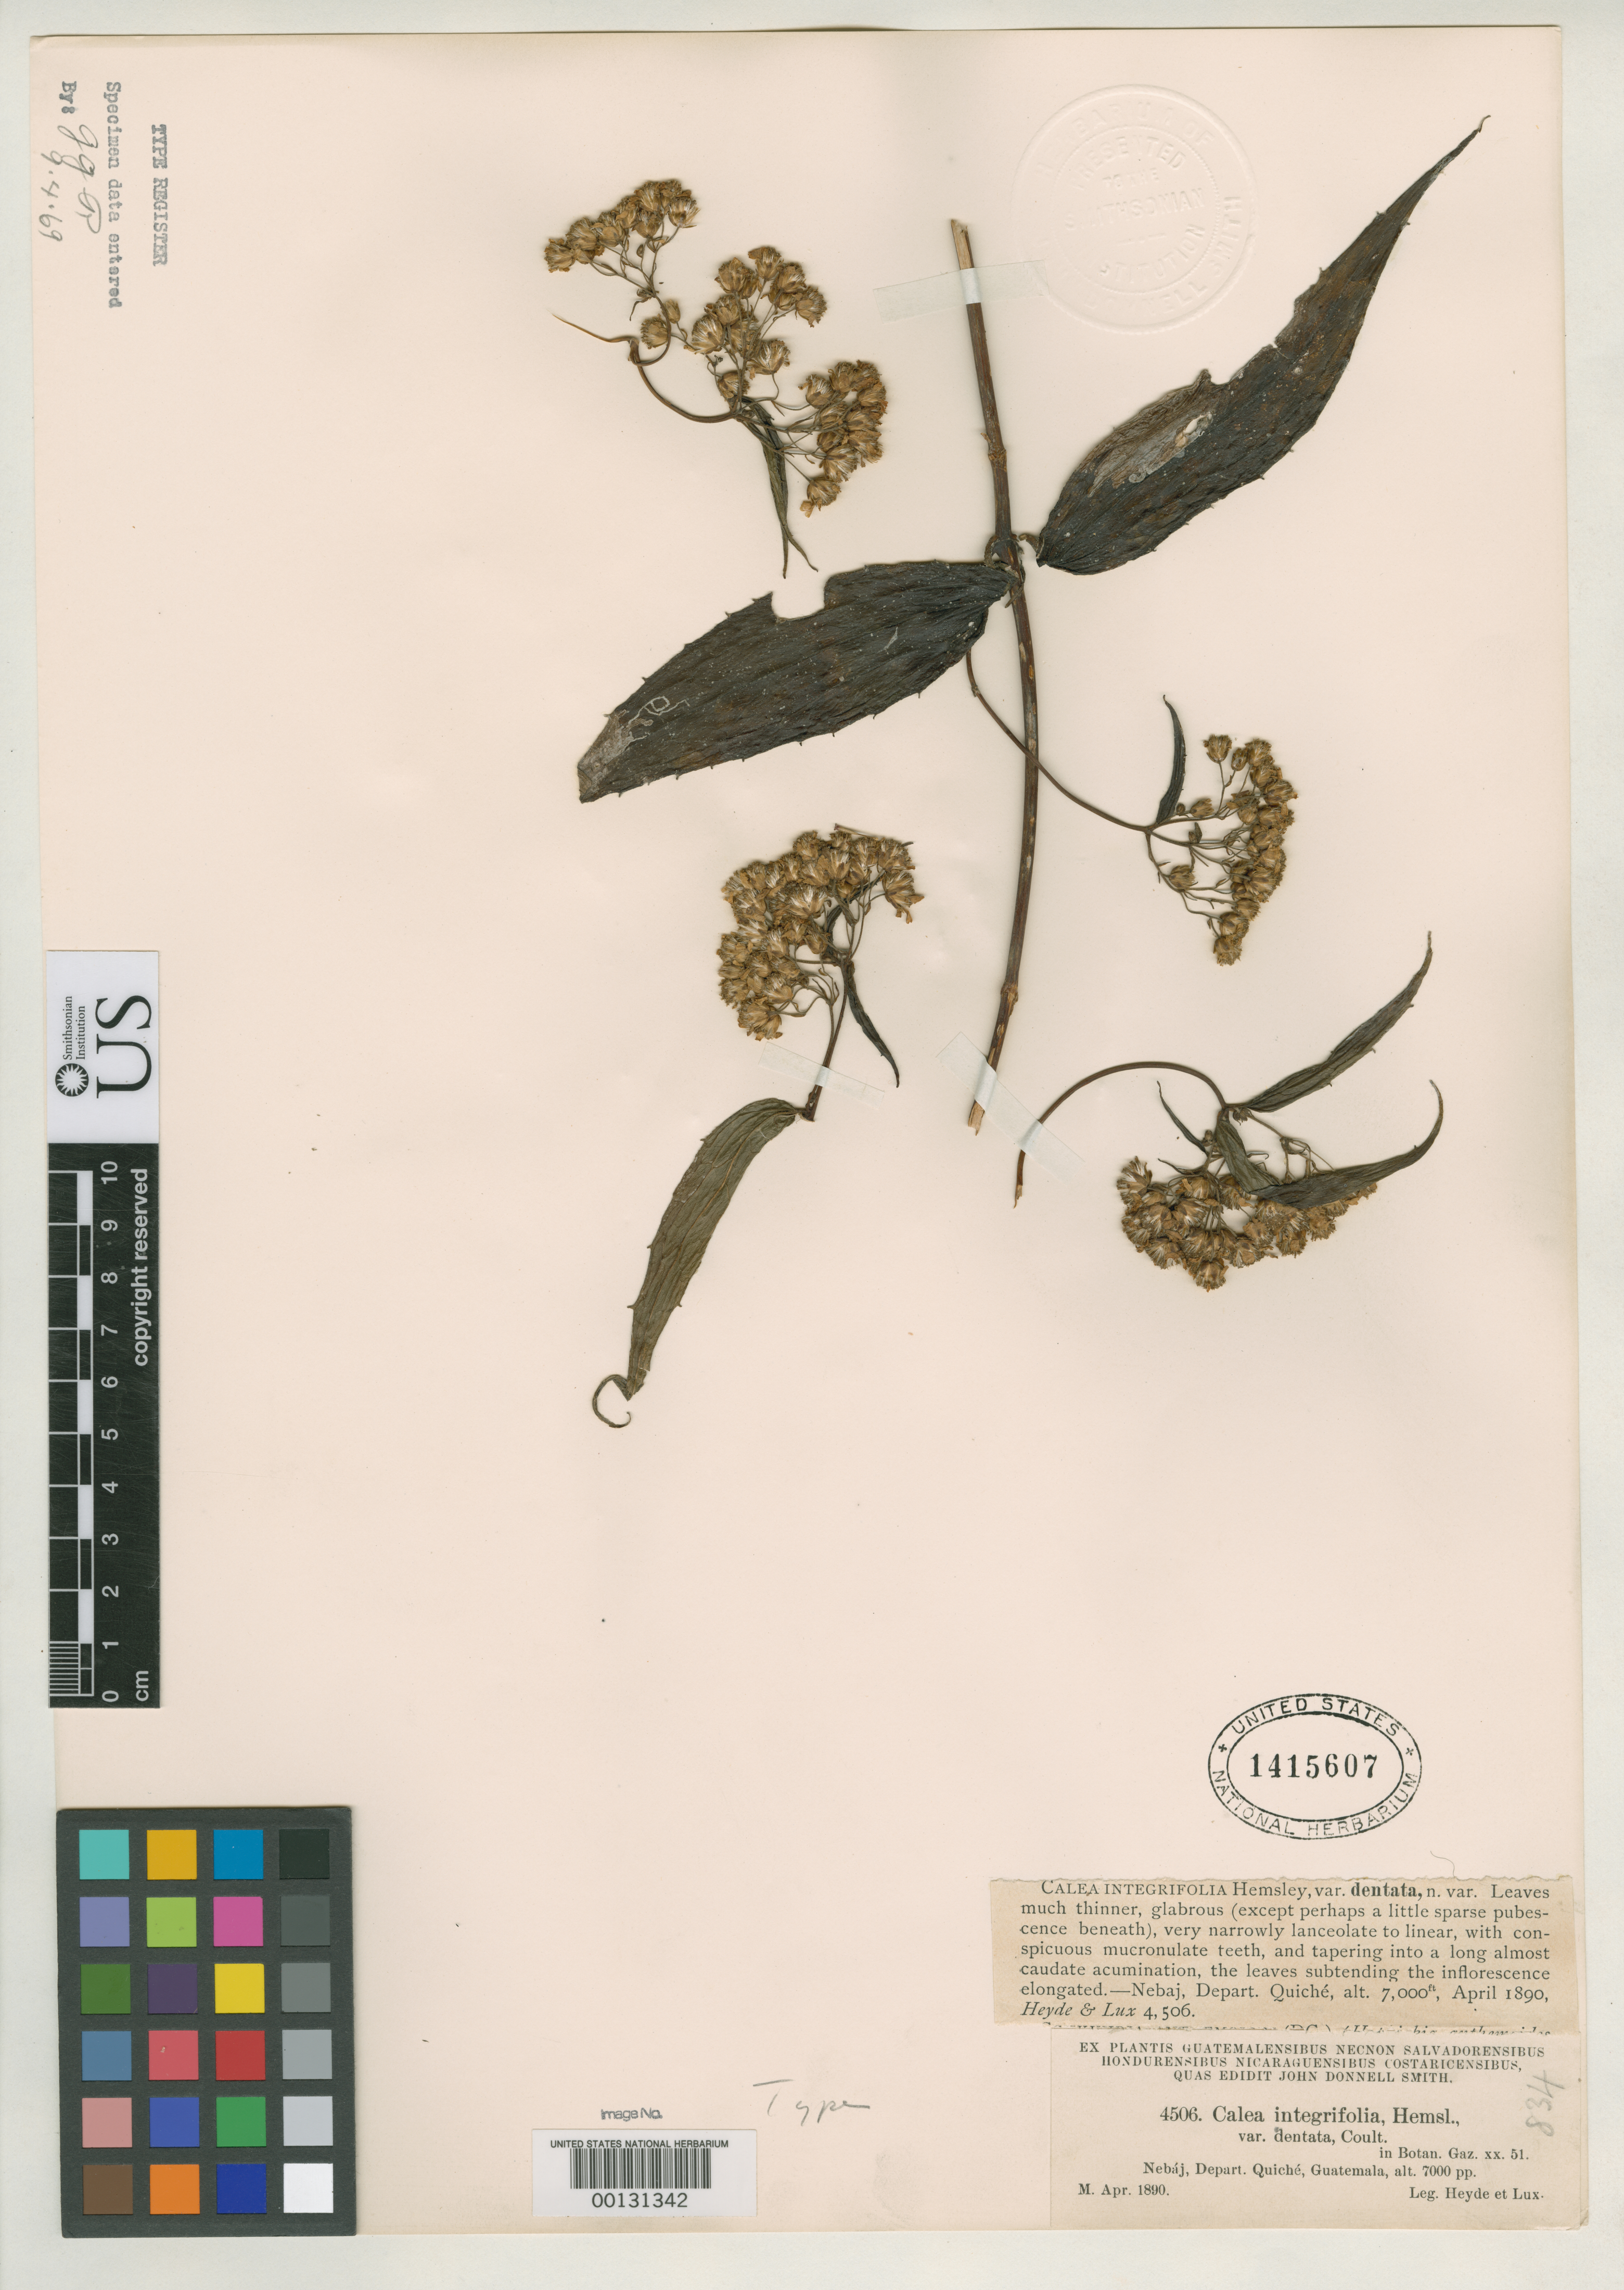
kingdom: Plantae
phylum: Tracheophyta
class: Magnoliopsida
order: Asterales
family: Asteraceae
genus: Calea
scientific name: Calea integrifolia var. dentata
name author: J.M. Coult.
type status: Type Collection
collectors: E. T. Heyde & E. Lux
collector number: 4506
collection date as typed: Apr 1890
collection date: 1890-04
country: Guatemala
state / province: El Quiché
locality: Nebaj.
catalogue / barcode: US 1415607